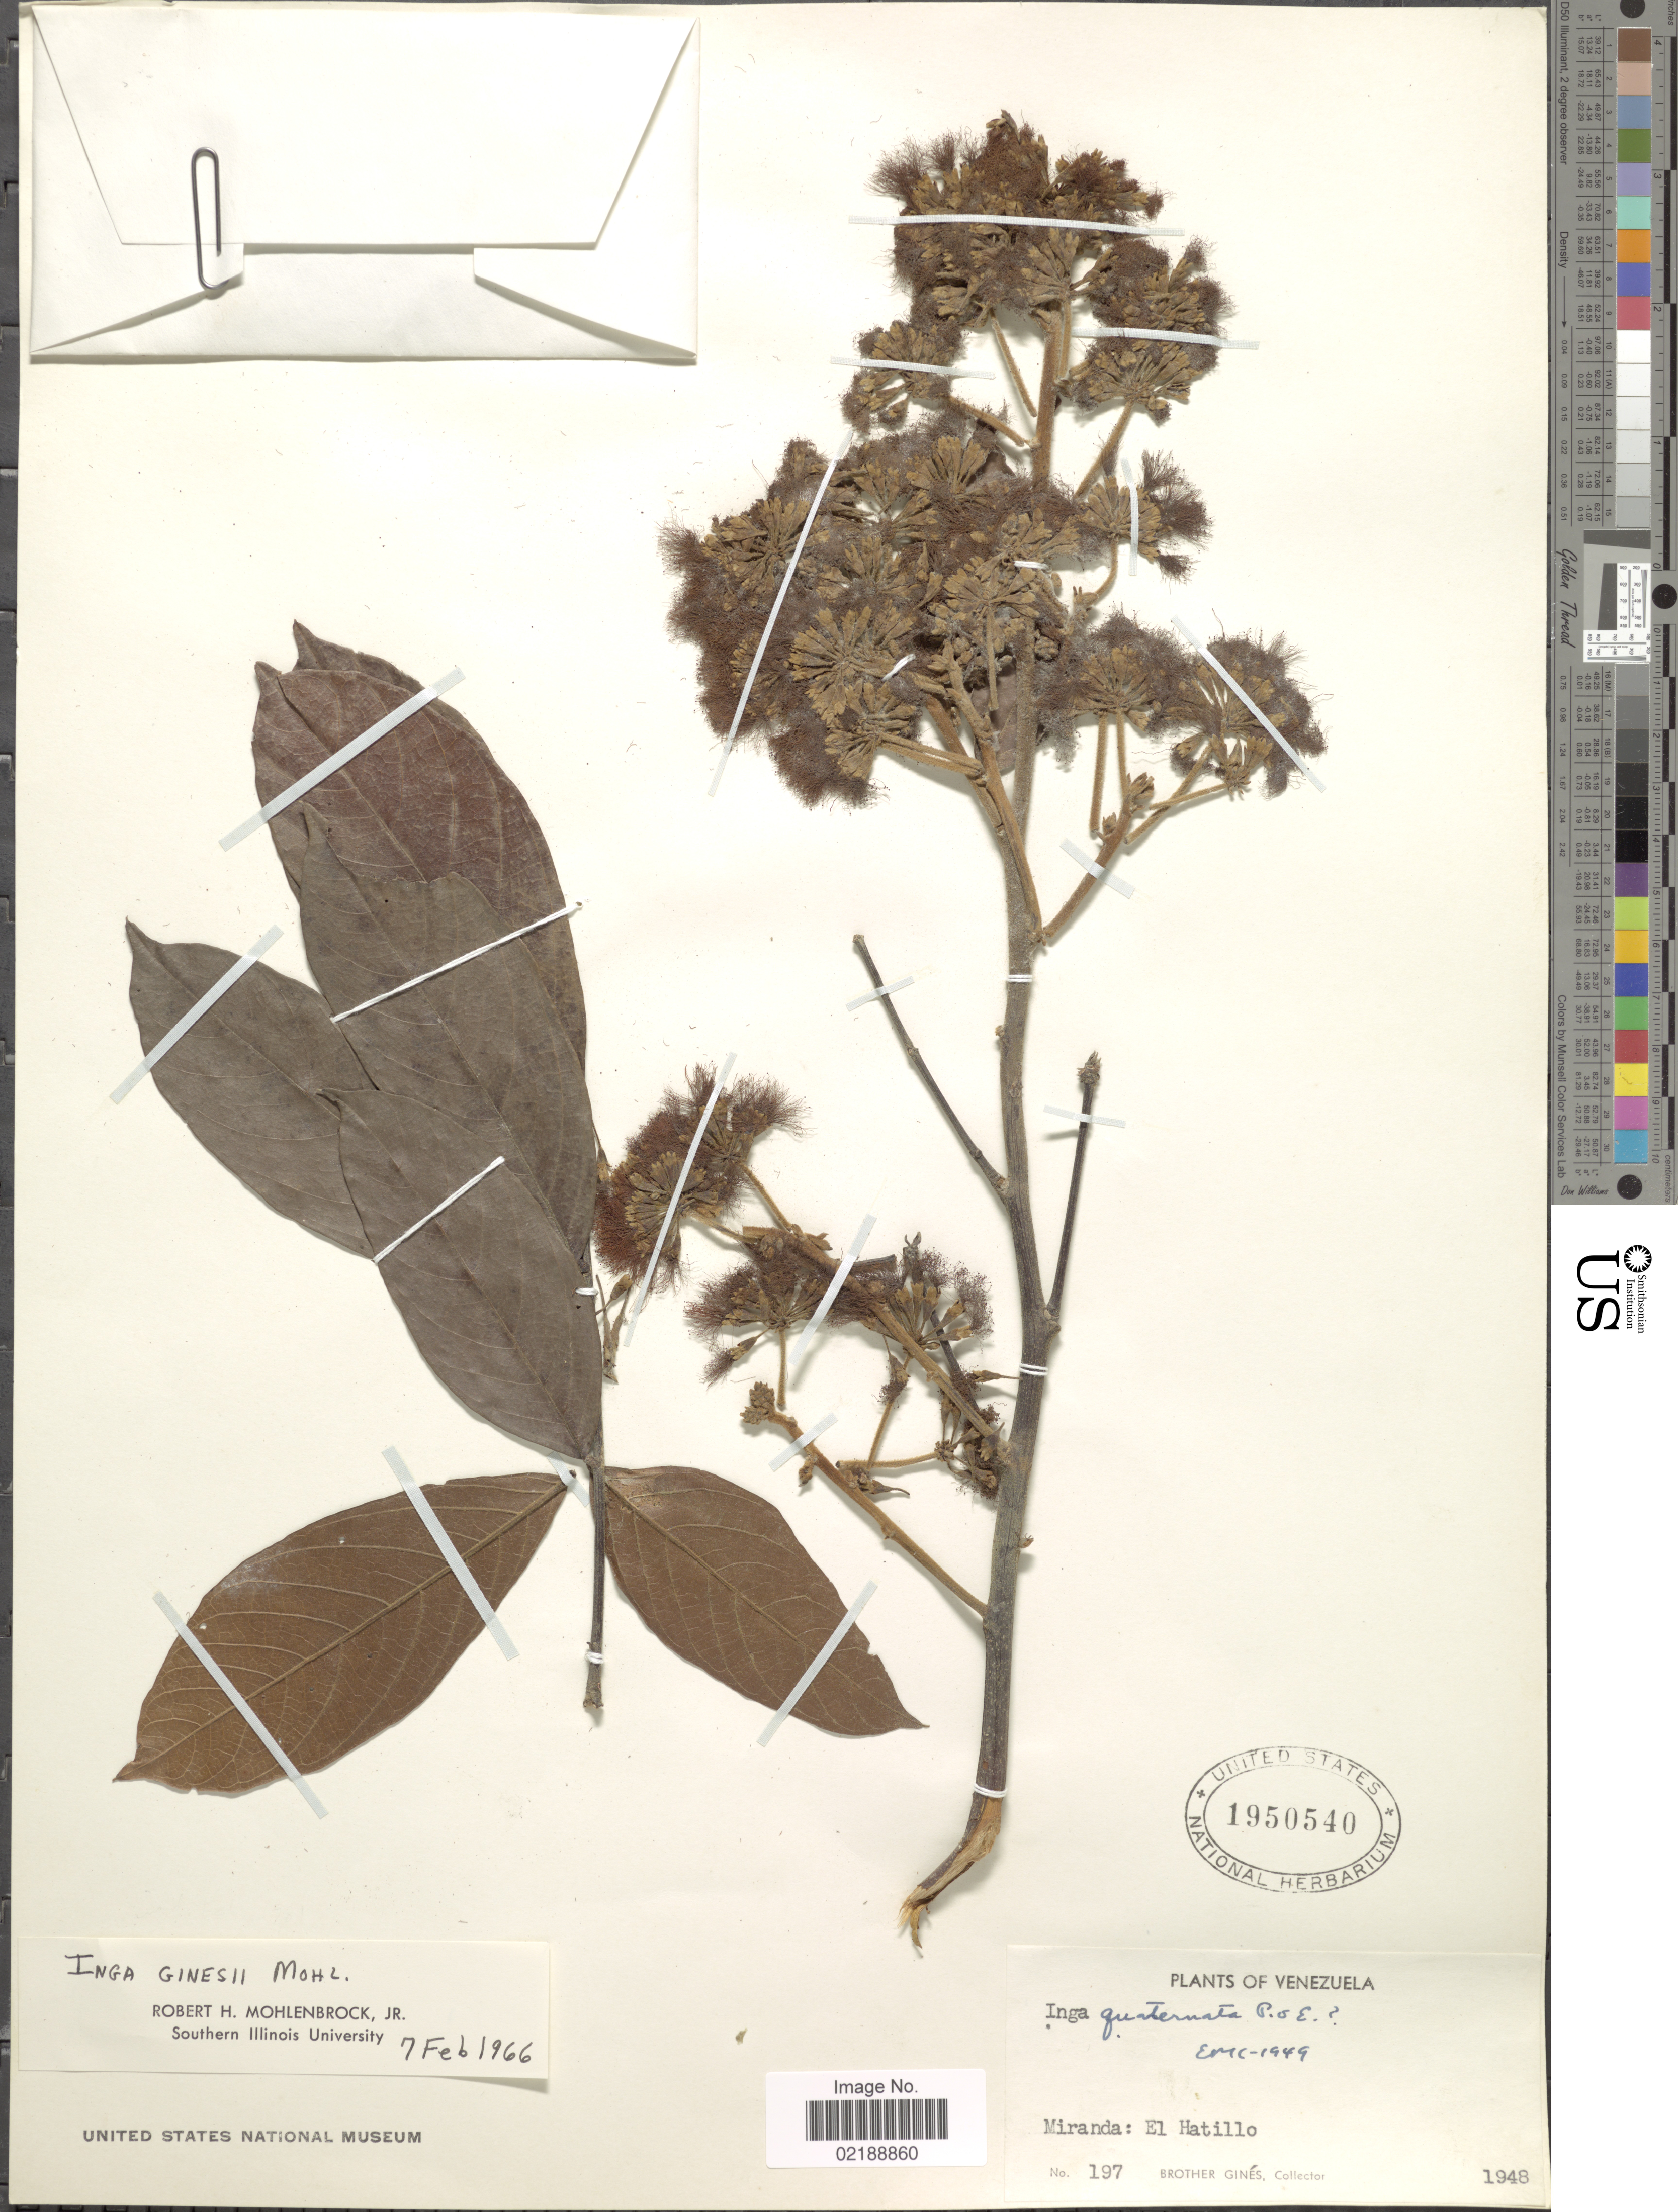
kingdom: Plantae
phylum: Tracheophyta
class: Magnoliopsida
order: Fabales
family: Fabaceae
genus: Inga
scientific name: Inga nobilis subsp. quaternata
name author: (Poepp. & Endl.) T.D. Penn.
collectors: Bro. Gines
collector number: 197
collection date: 1948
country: Venezuela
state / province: Miranda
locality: El Hatillo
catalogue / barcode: US 1950540